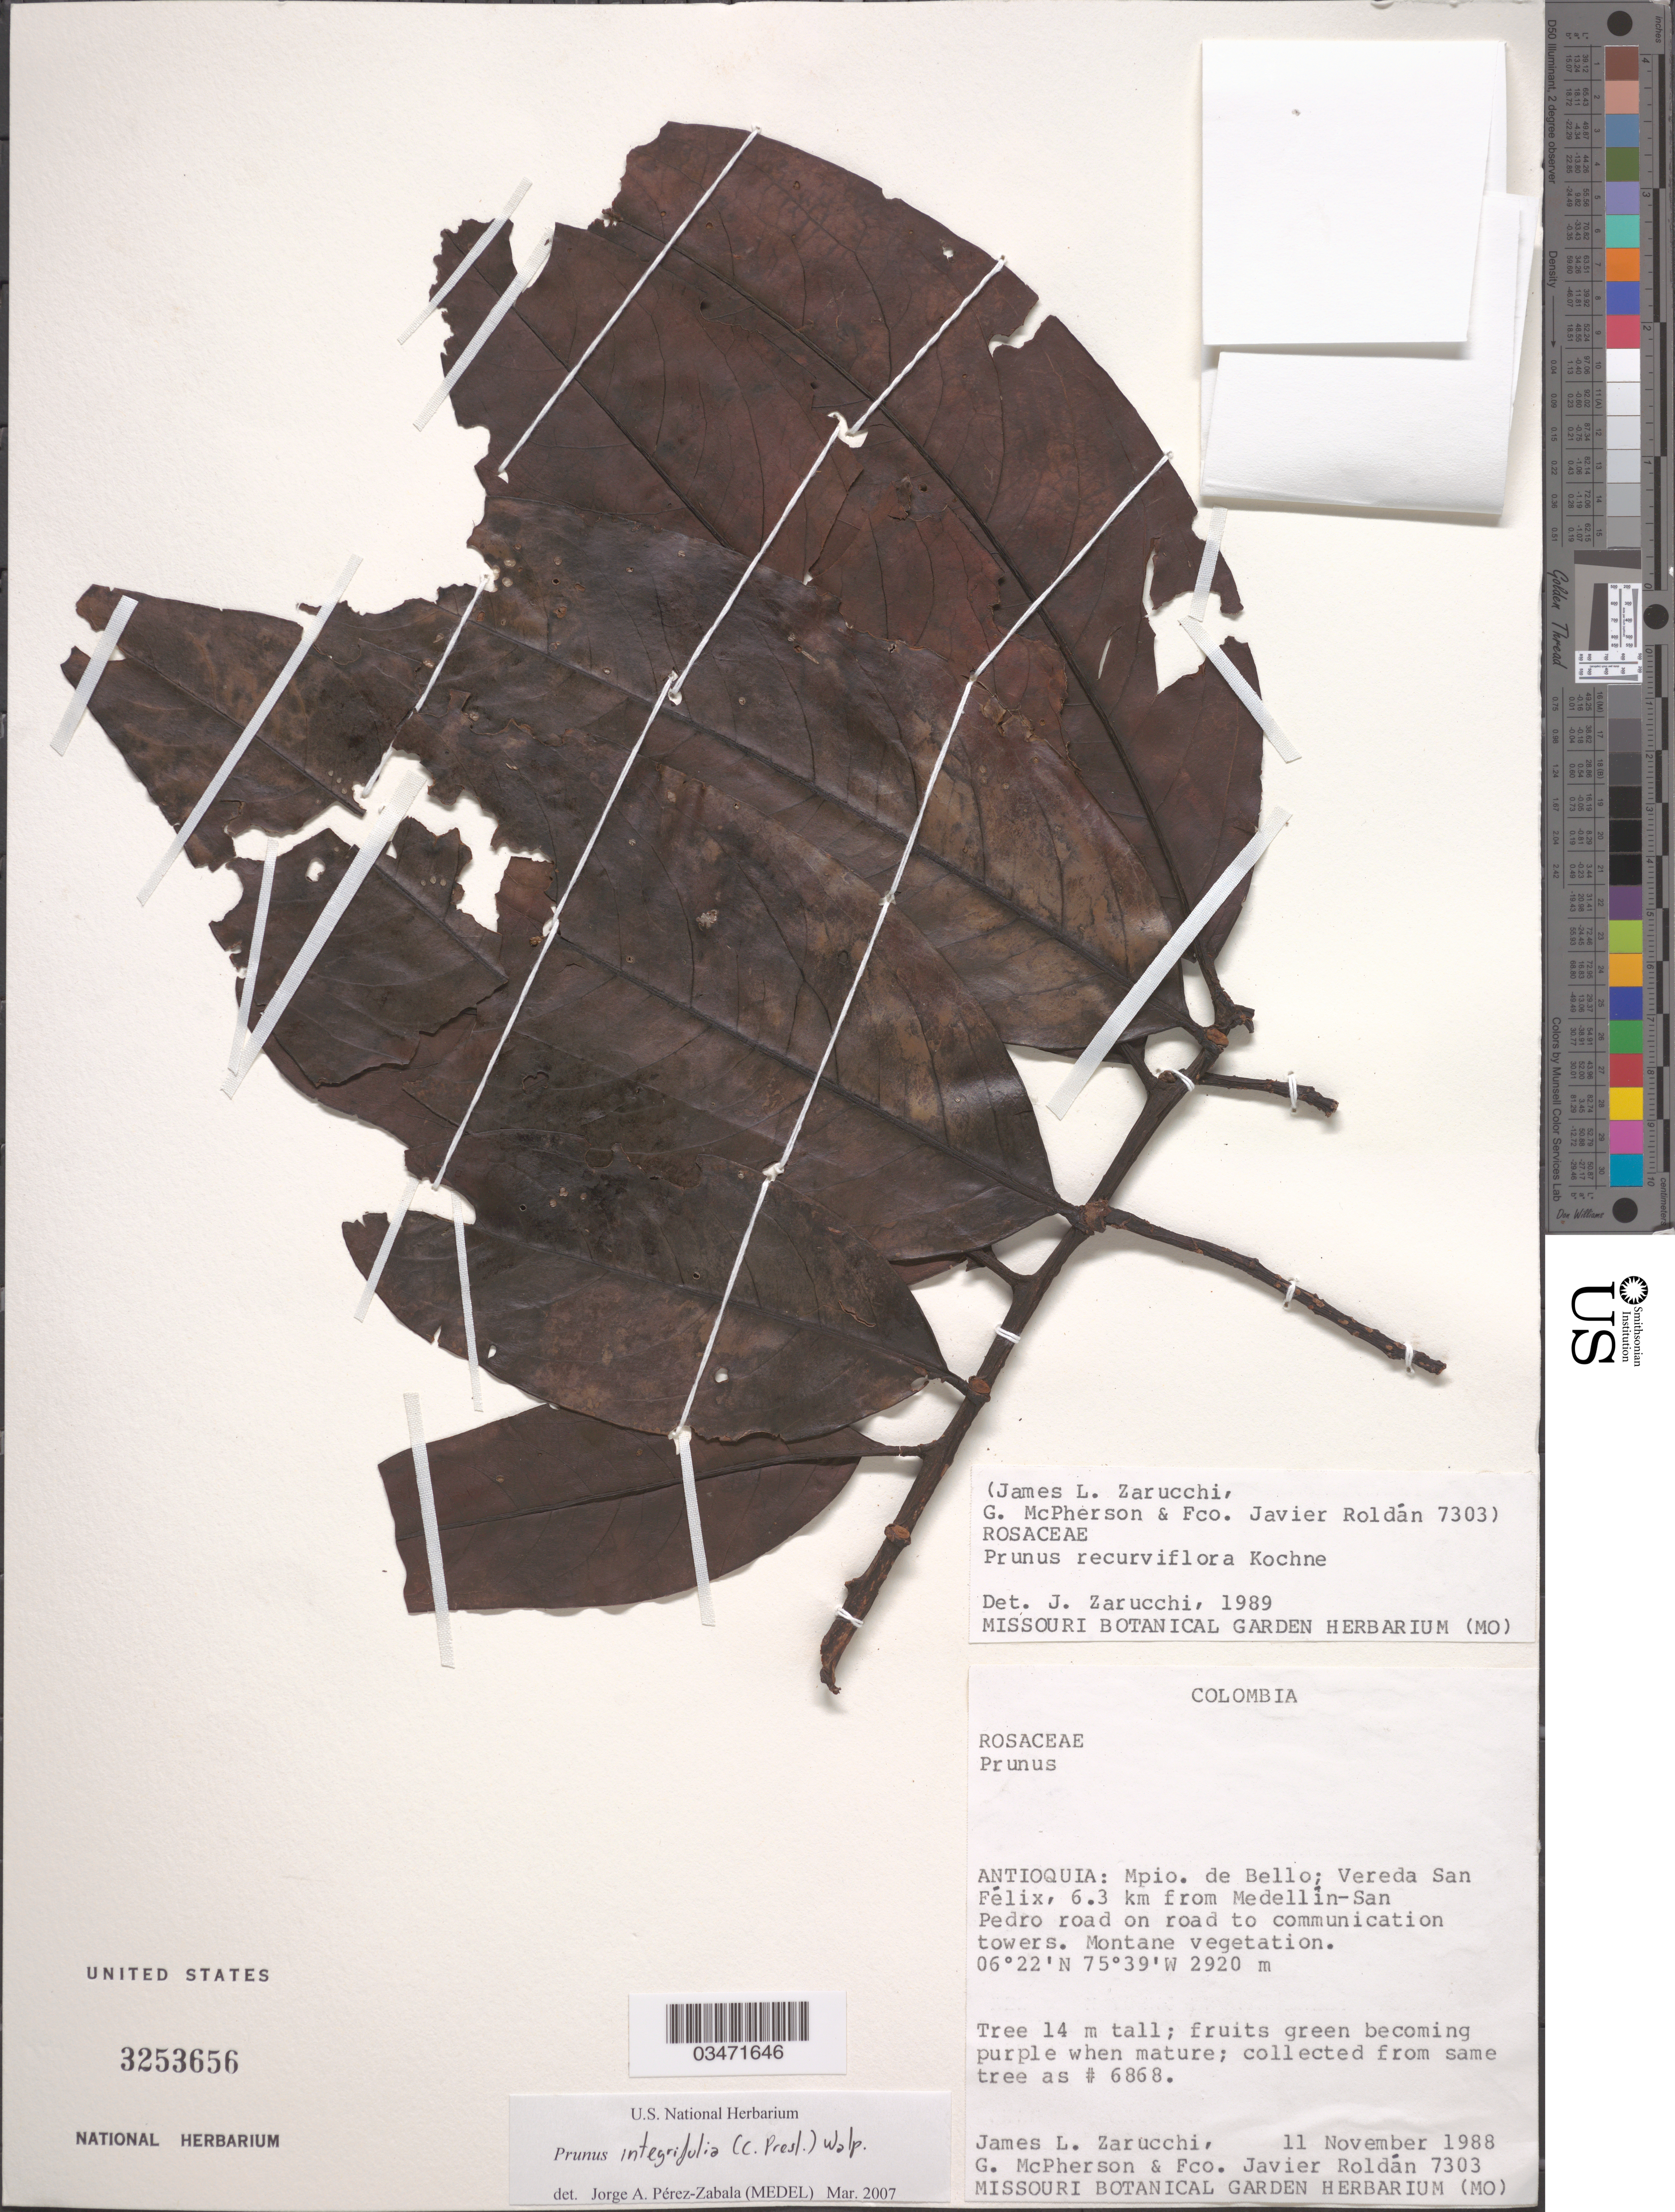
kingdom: Plantae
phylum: Tracheophyta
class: Magnoliopsida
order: Rosales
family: Rosaceae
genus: Prunus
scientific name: Prunus integrifolia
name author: (C. Presl) Walp.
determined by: Pérez-Zabala, Jorge A.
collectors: J. L. Zarucchi, G. D. McPherson & F. J. Roldán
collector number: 7303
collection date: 1988-11-11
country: Colombia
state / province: Antioquiá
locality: Mpio. de Bello; Vereda San Félix, 6.3 km from Medellín-San Pedro road on road to communication towers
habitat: Montane vegetation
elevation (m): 2920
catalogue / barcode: US 3253656